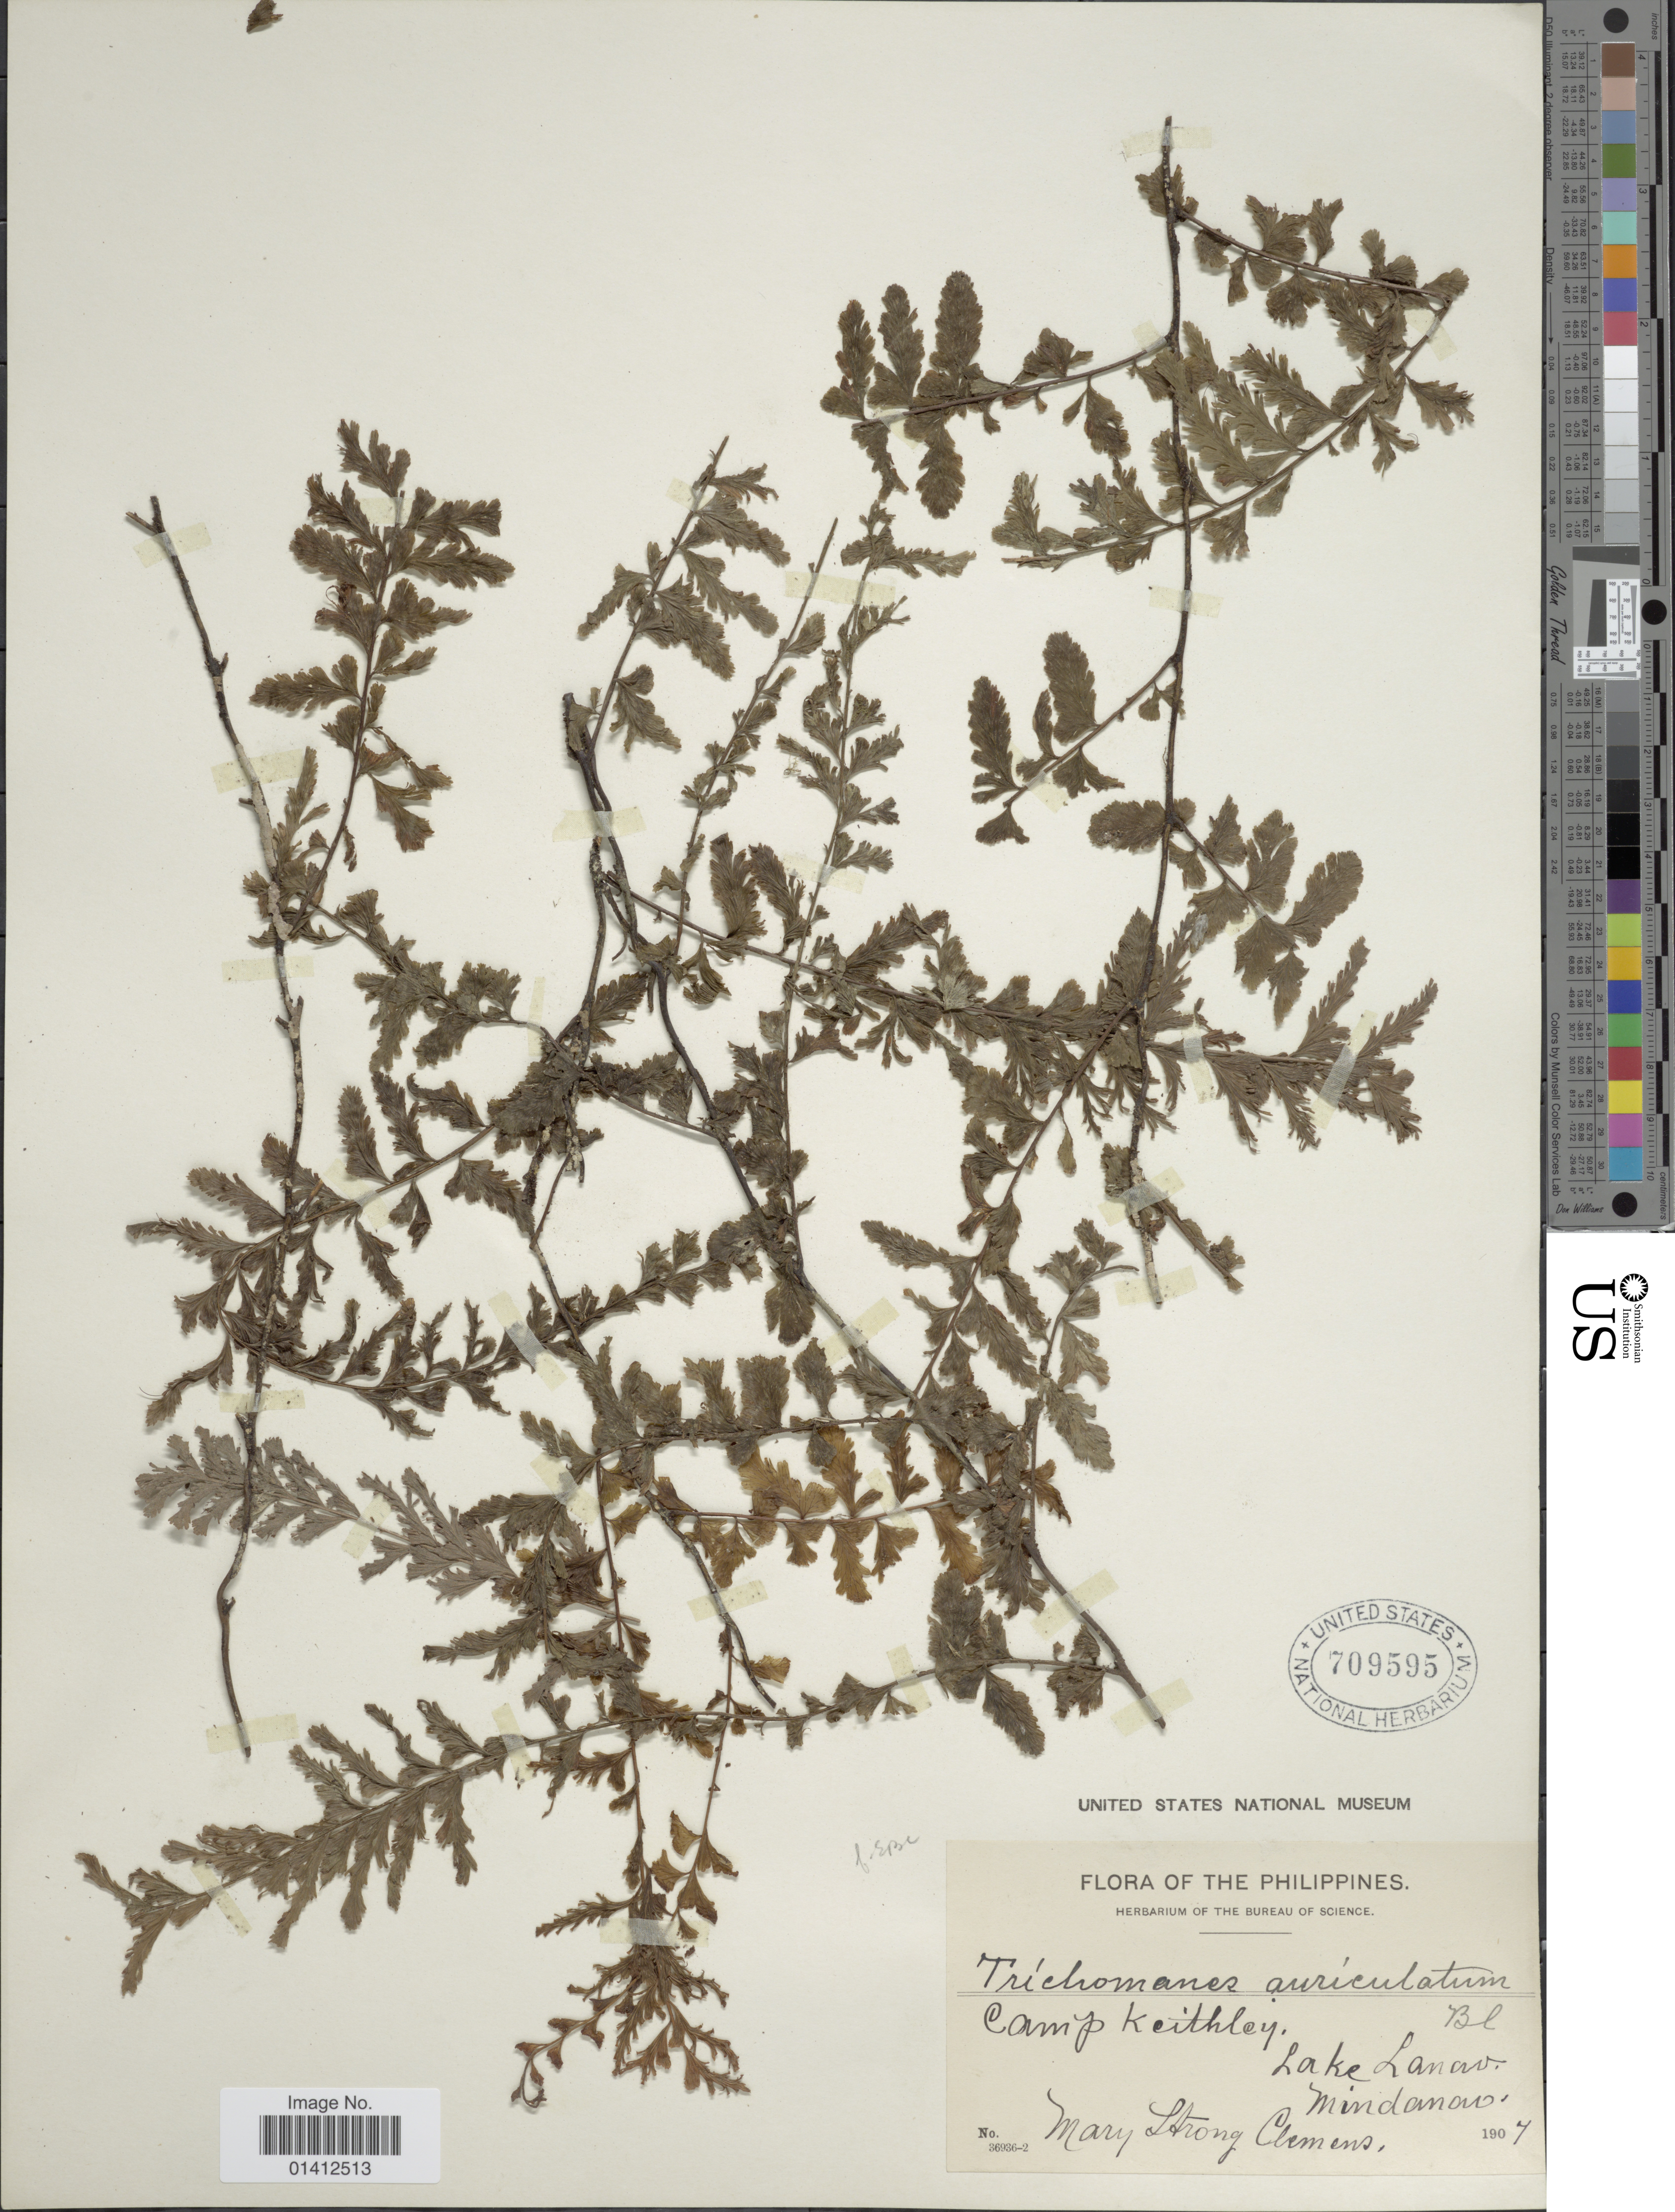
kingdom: Plantae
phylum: Tracheophyta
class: Polypodiopsida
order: Hymenophyllales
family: Hymenophyllaceae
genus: Vandenboschia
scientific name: Vandenboschia auriculata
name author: (Blume) Copel.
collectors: M. S. Clemens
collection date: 1907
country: Philippines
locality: Camp Keithley, lake Lanao, Mindanao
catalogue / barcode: US 709595